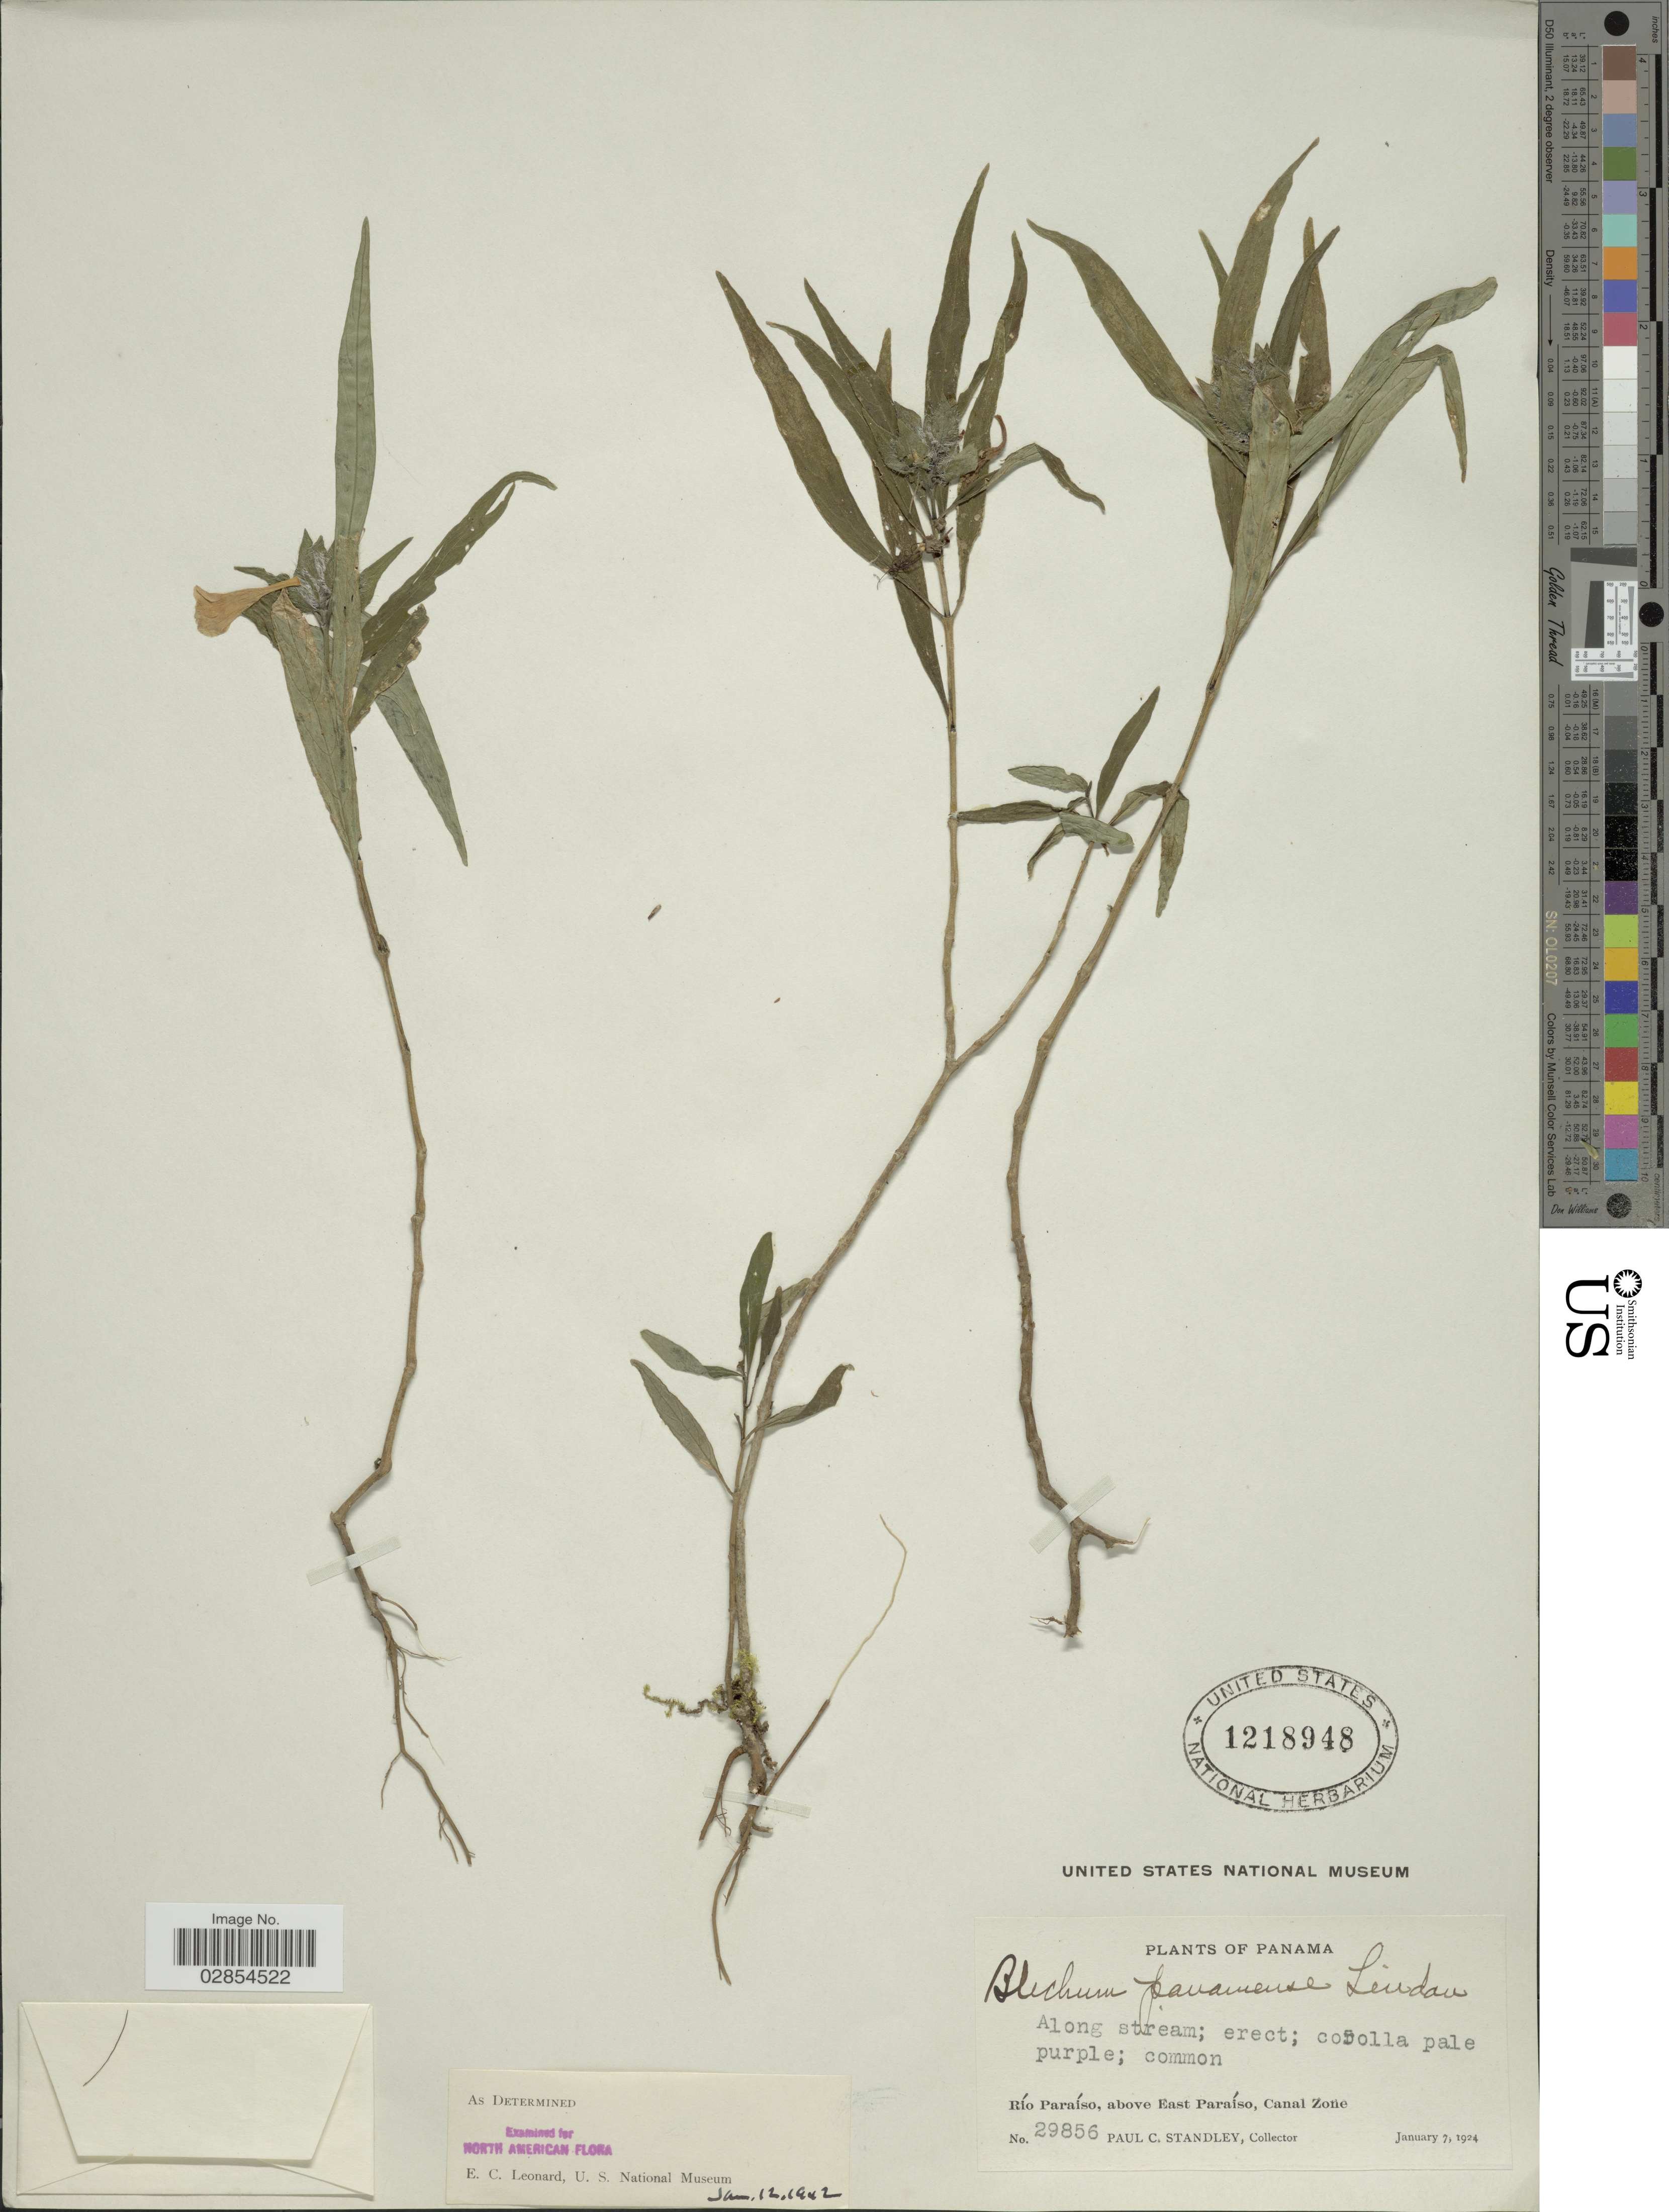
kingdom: Plantae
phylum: Tracheophyta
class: Magnoliopsida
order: Lamiales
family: Acanthaceae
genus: Blechum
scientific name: Blechum panamense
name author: Lindau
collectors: P. C. Standley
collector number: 29856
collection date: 1924-01-07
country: Panama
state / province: Colón / Panamá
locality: Río Paraíso, above East Paraíso, Canal Zone.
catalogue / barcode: US 1218948